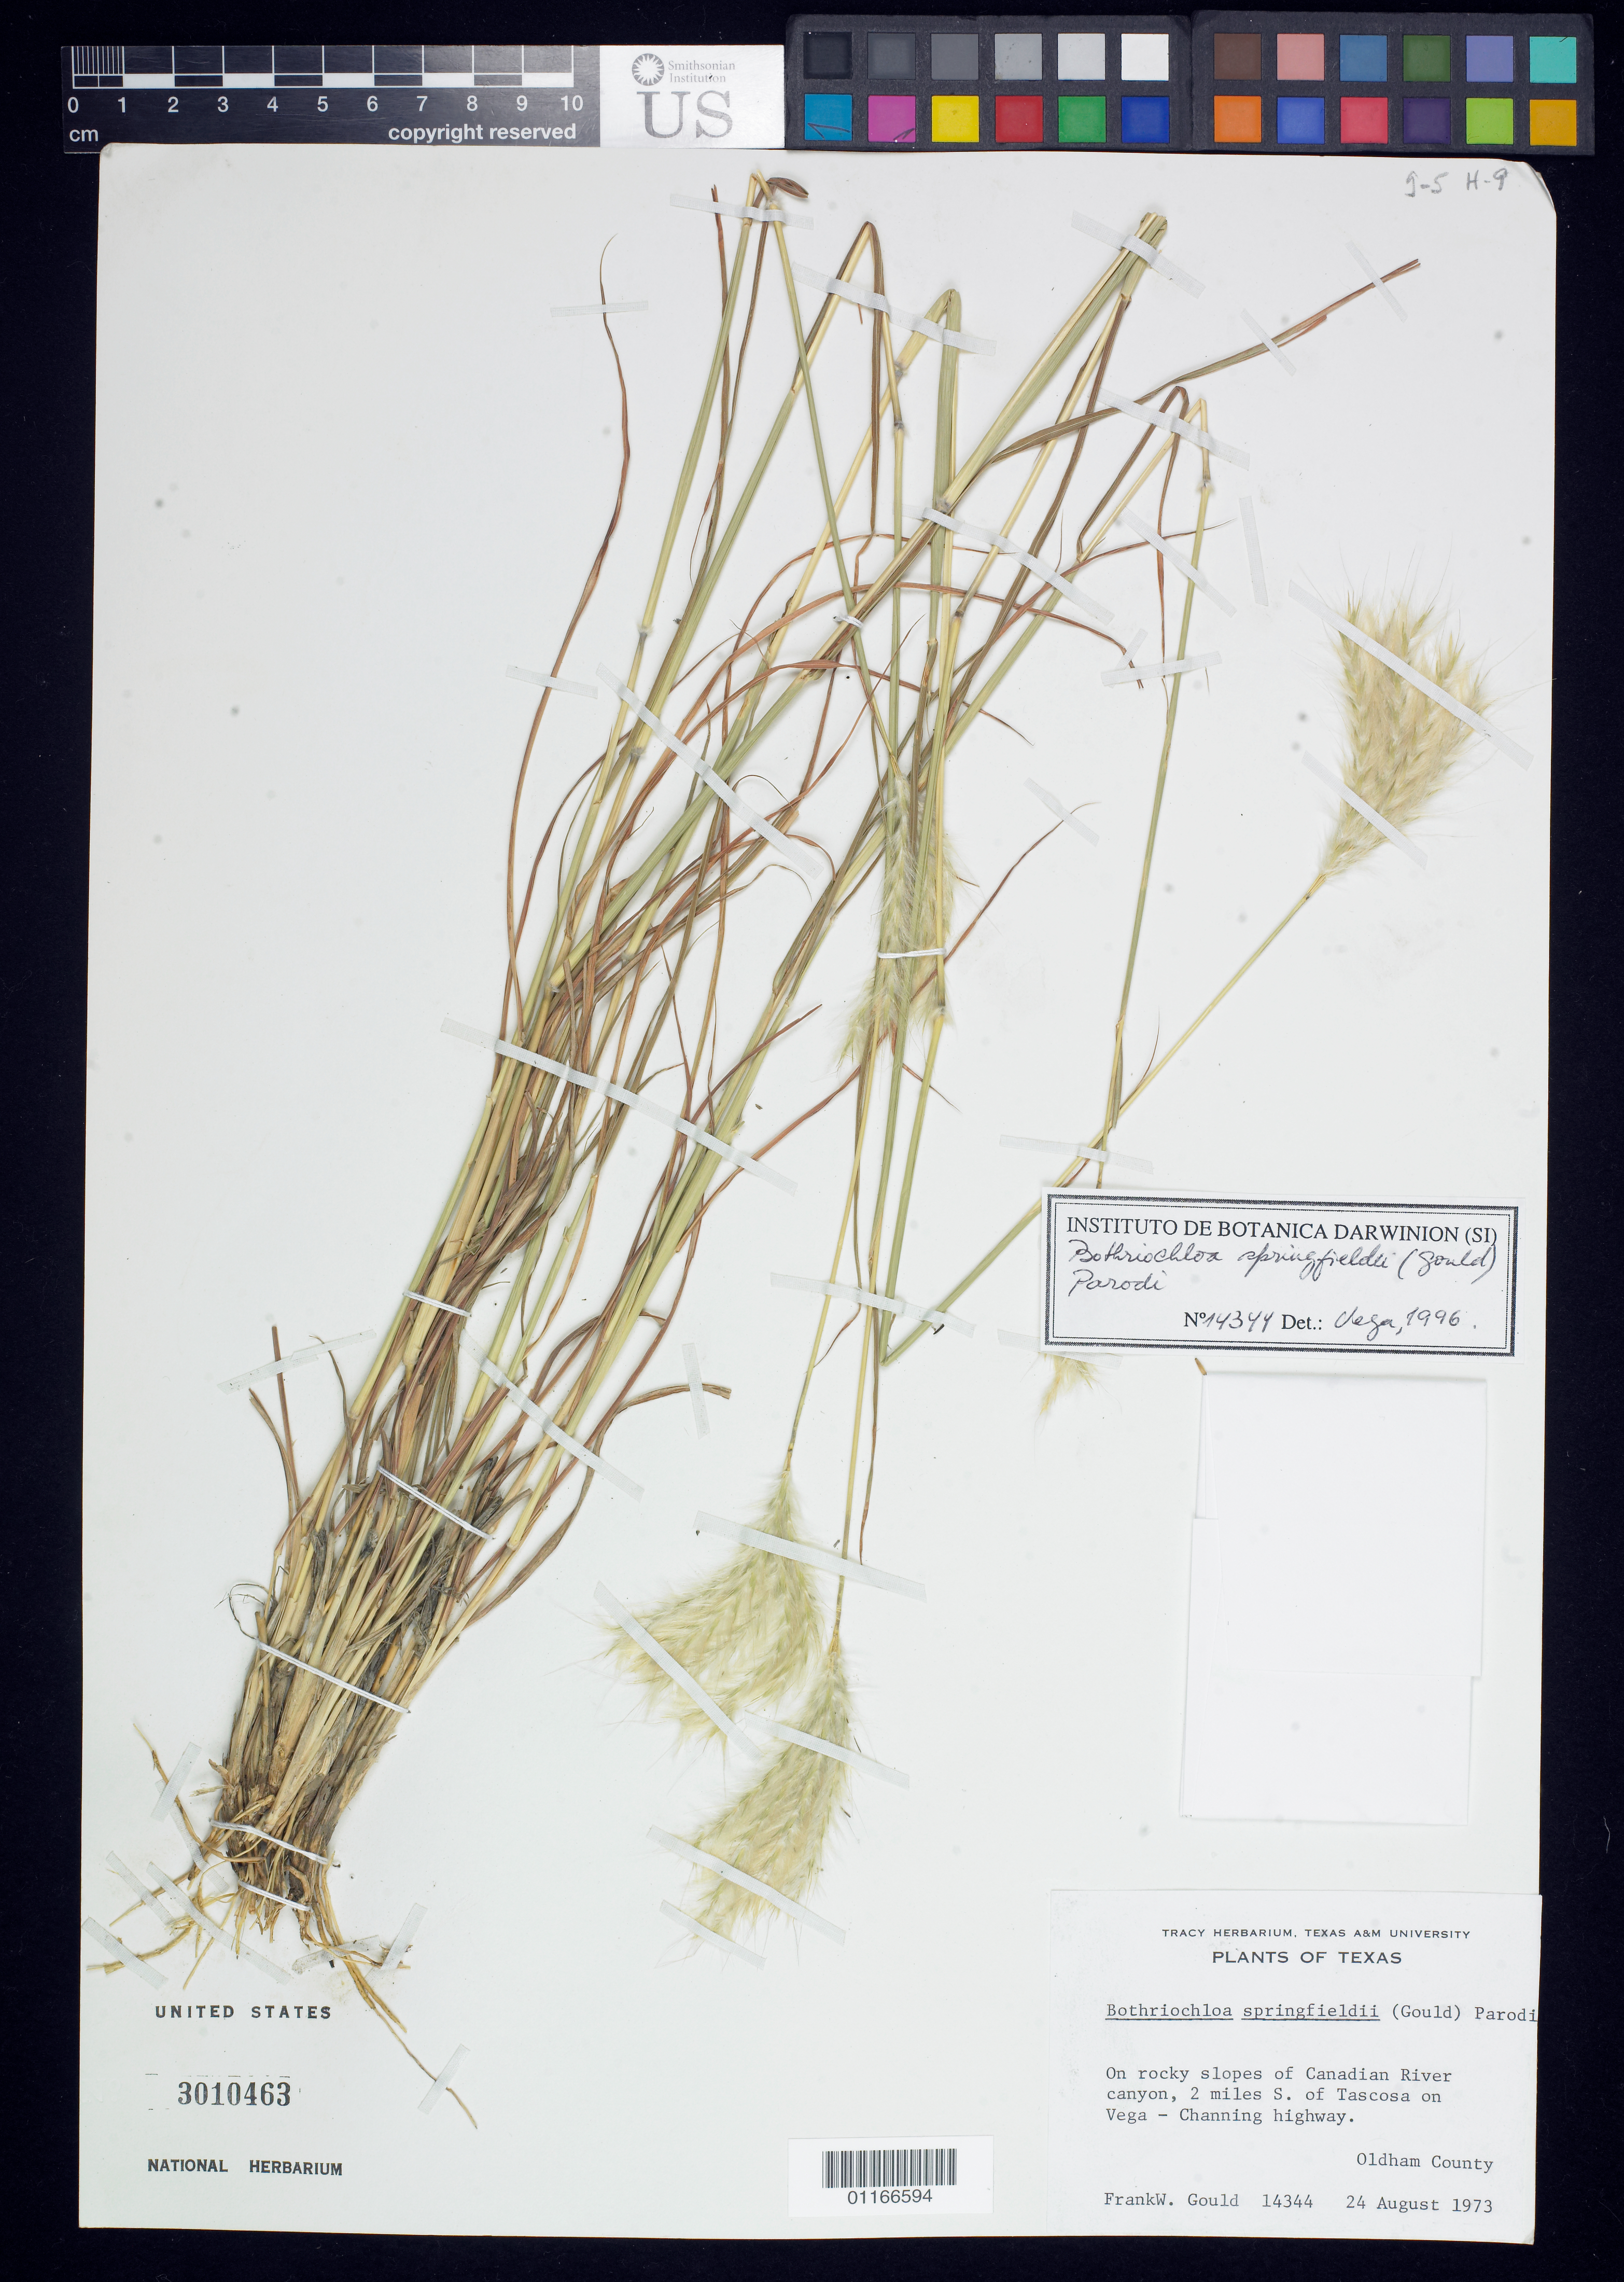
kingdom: Plantae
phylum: Tracheophyta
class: Liliopsida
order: Poales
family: Poaceae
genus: Bothriochloa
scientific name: Bothriochloa springfieldii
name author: (Gould) Parodi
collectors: F. W. Gould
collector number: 14344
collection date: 1973-08-24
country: United States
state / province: Texas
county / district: Oldham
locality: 2 miles South of Tascosa on Vega-Channing Highway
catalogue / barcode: US 3010463